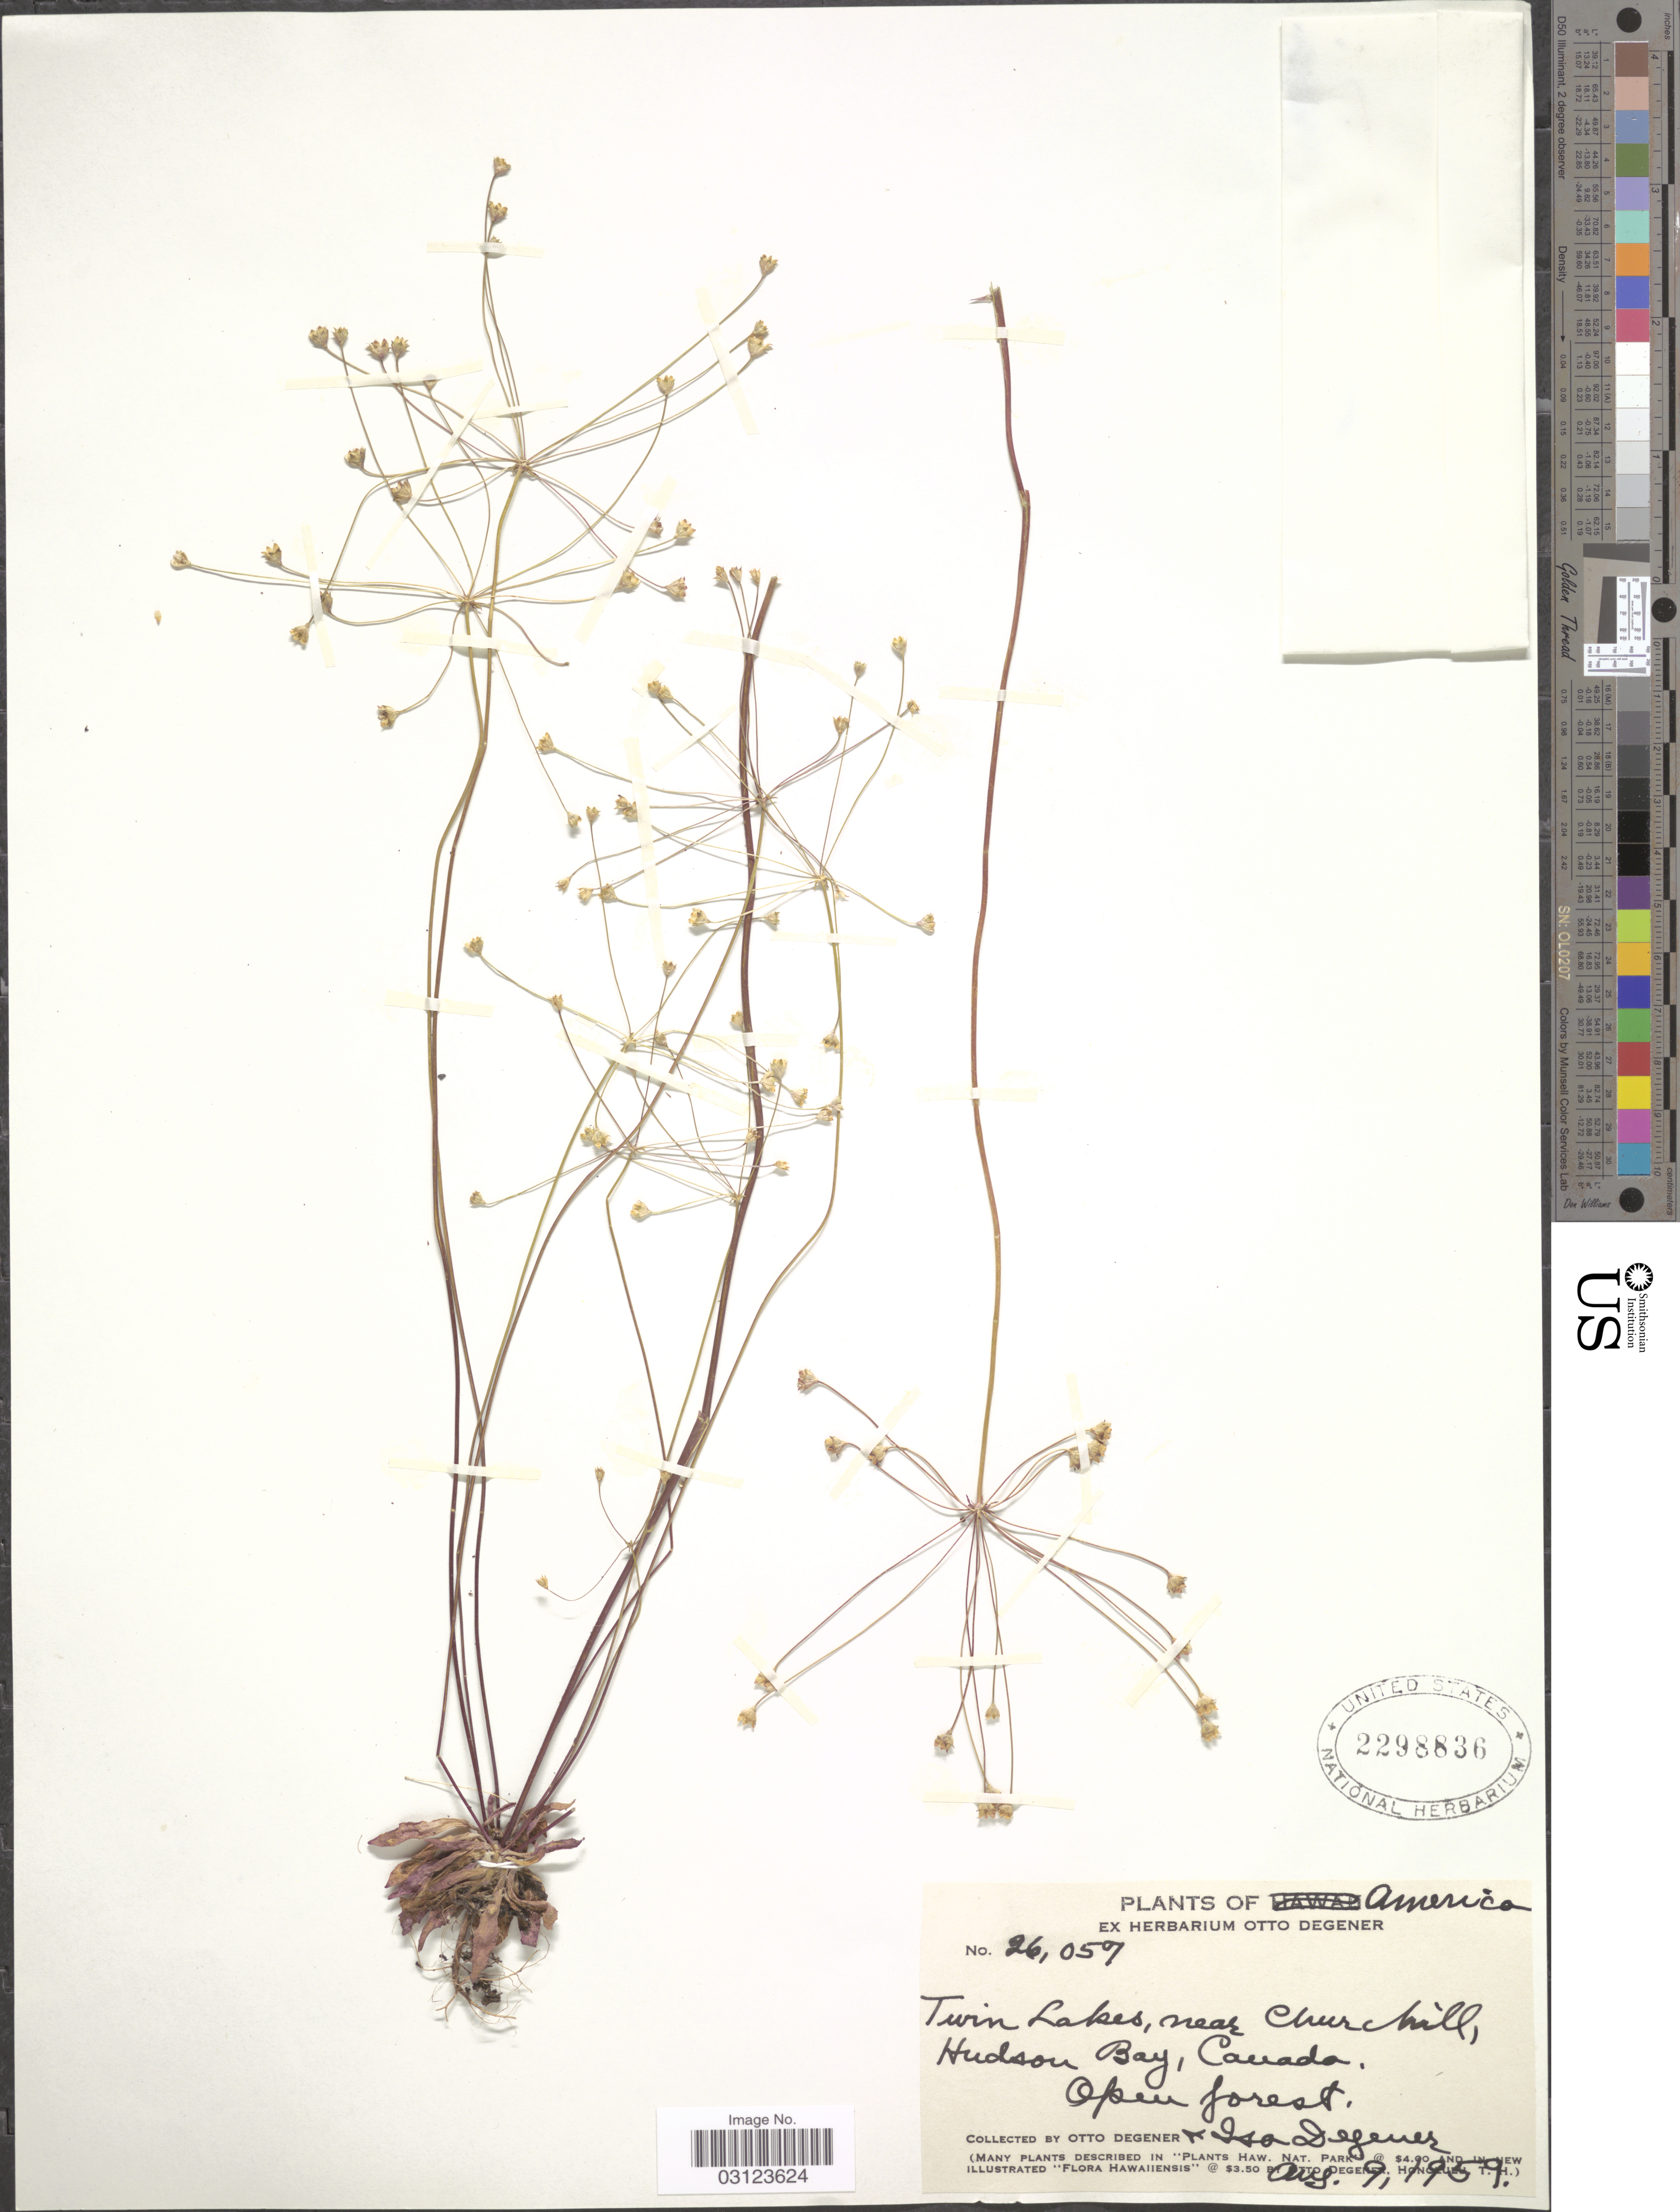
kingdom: Plantae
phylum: Tracheophyta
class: Magnoliopsida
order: Ericales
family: Primulaceae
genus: Androsace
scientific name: Androsace sp.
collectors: O. Degener & I. Degener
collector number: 26057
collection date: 1959-08-09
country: Canada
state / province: Manitoba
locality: Twin Lakes, near Churchill, Hudson Bay.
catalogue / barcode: US 2298836